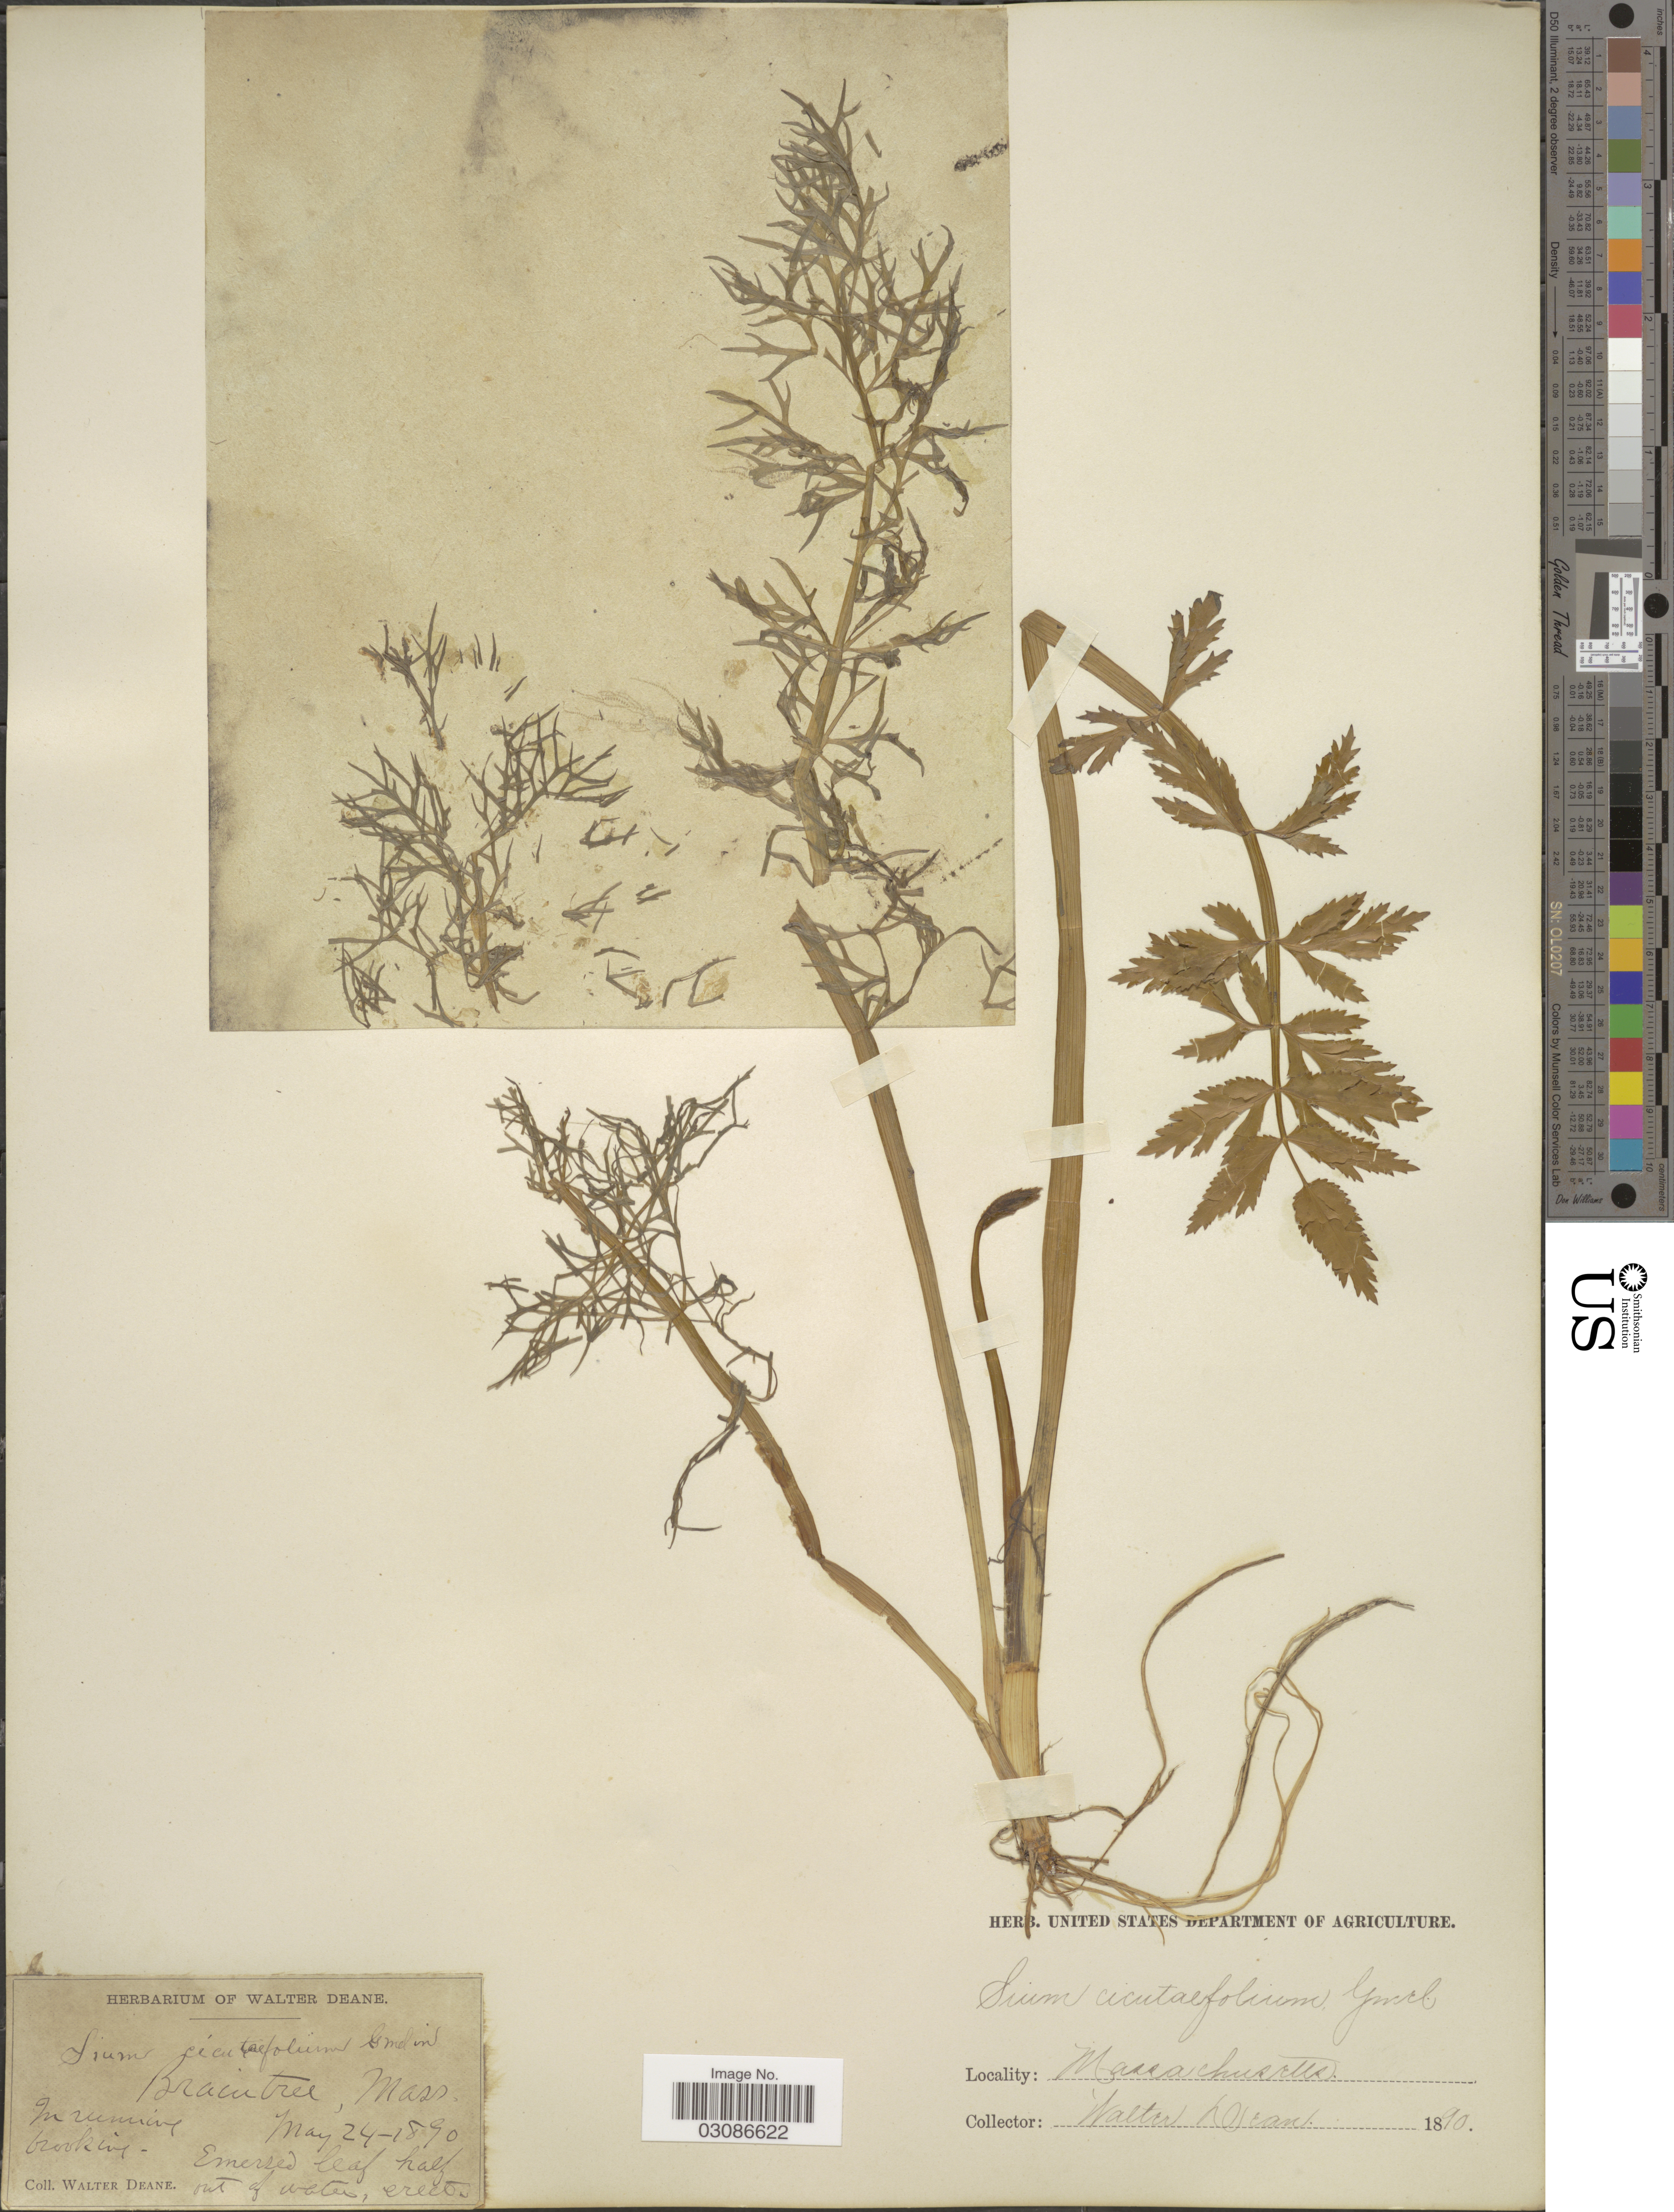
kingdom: Plantae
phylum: Tracheophyta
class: Magnoliopsida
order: Apiales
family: Apiaceae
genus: Sium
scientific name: Sium suave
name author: Walter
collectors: W. Deane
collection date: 1890-05-24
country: United States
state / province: Massachusetts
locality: Braintree.